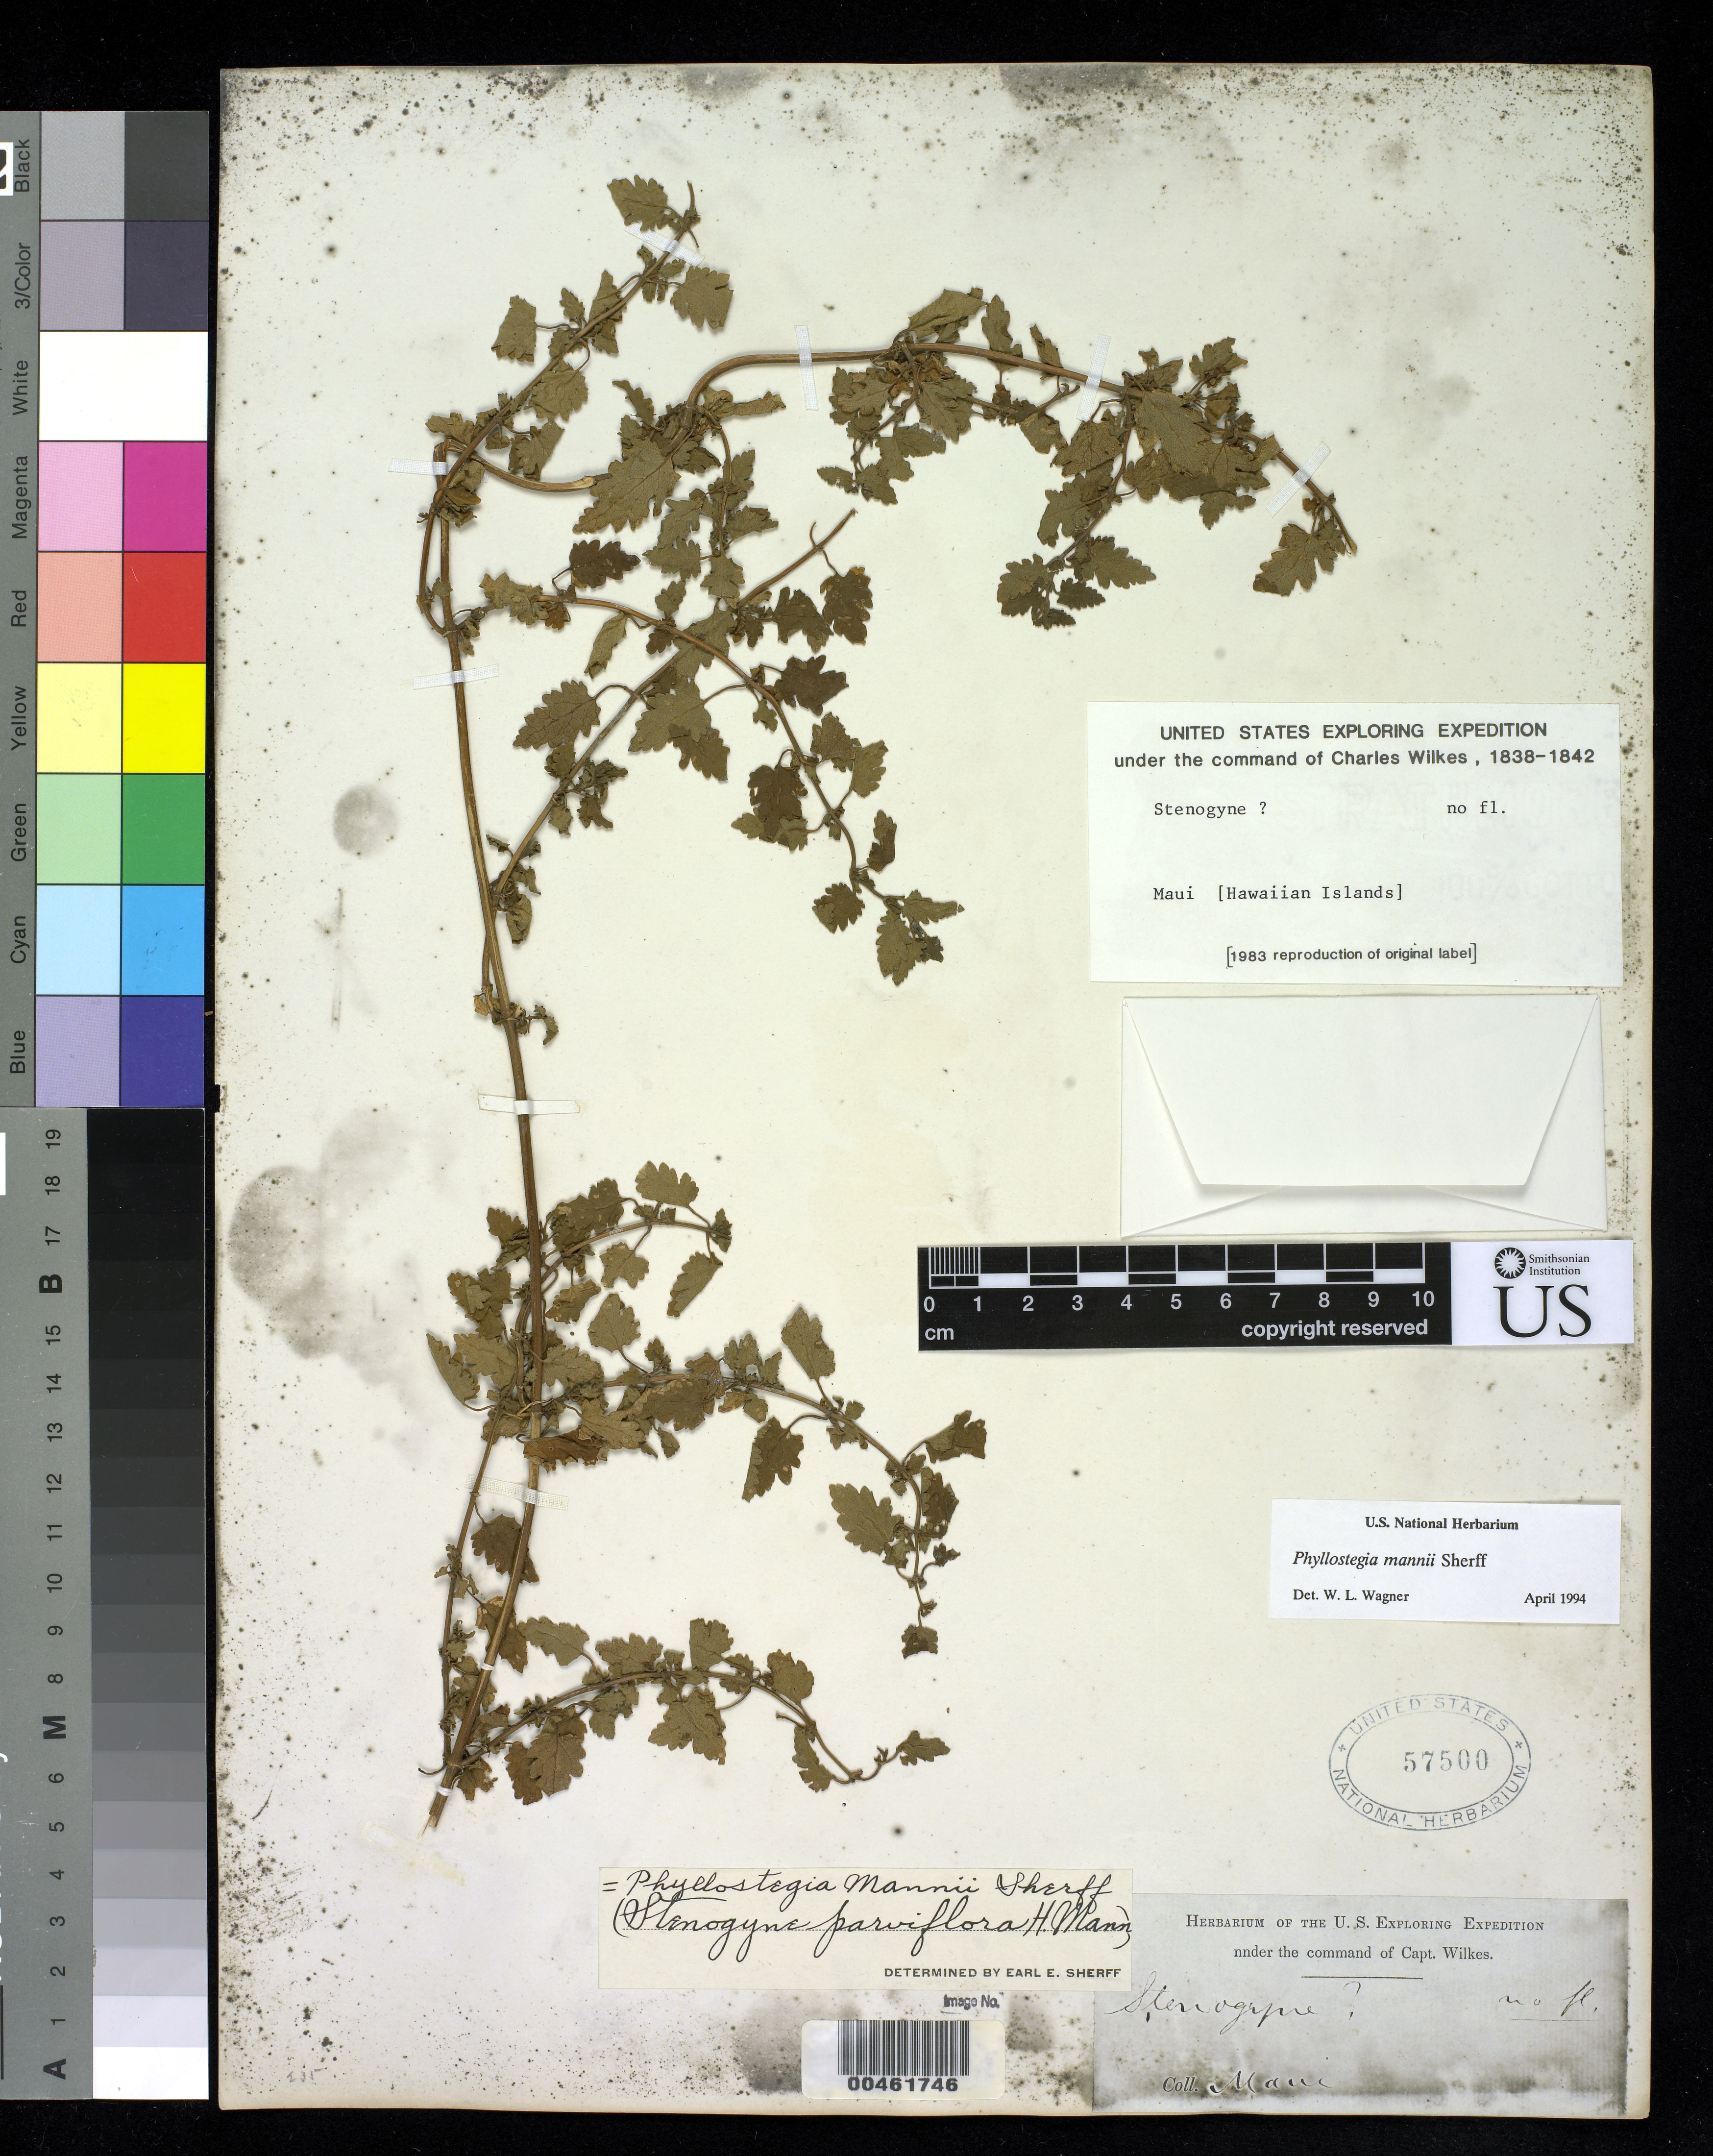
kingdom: Plantae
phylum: Tracheophyta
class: Magnoliopsida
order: Lamiales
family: Lamiaceae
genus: Phyllostegia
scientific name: Phyllostegia mannii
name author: Sherff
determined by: Wagner, W. L., (BOT), Smithsonian Institution - National Museum of Natural History (UNITED STATES)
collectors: Wilkes Explor. Exped.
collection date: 1838/1842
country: United States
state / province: Hawaii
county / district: Maui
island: Maui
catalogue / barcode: US 57500